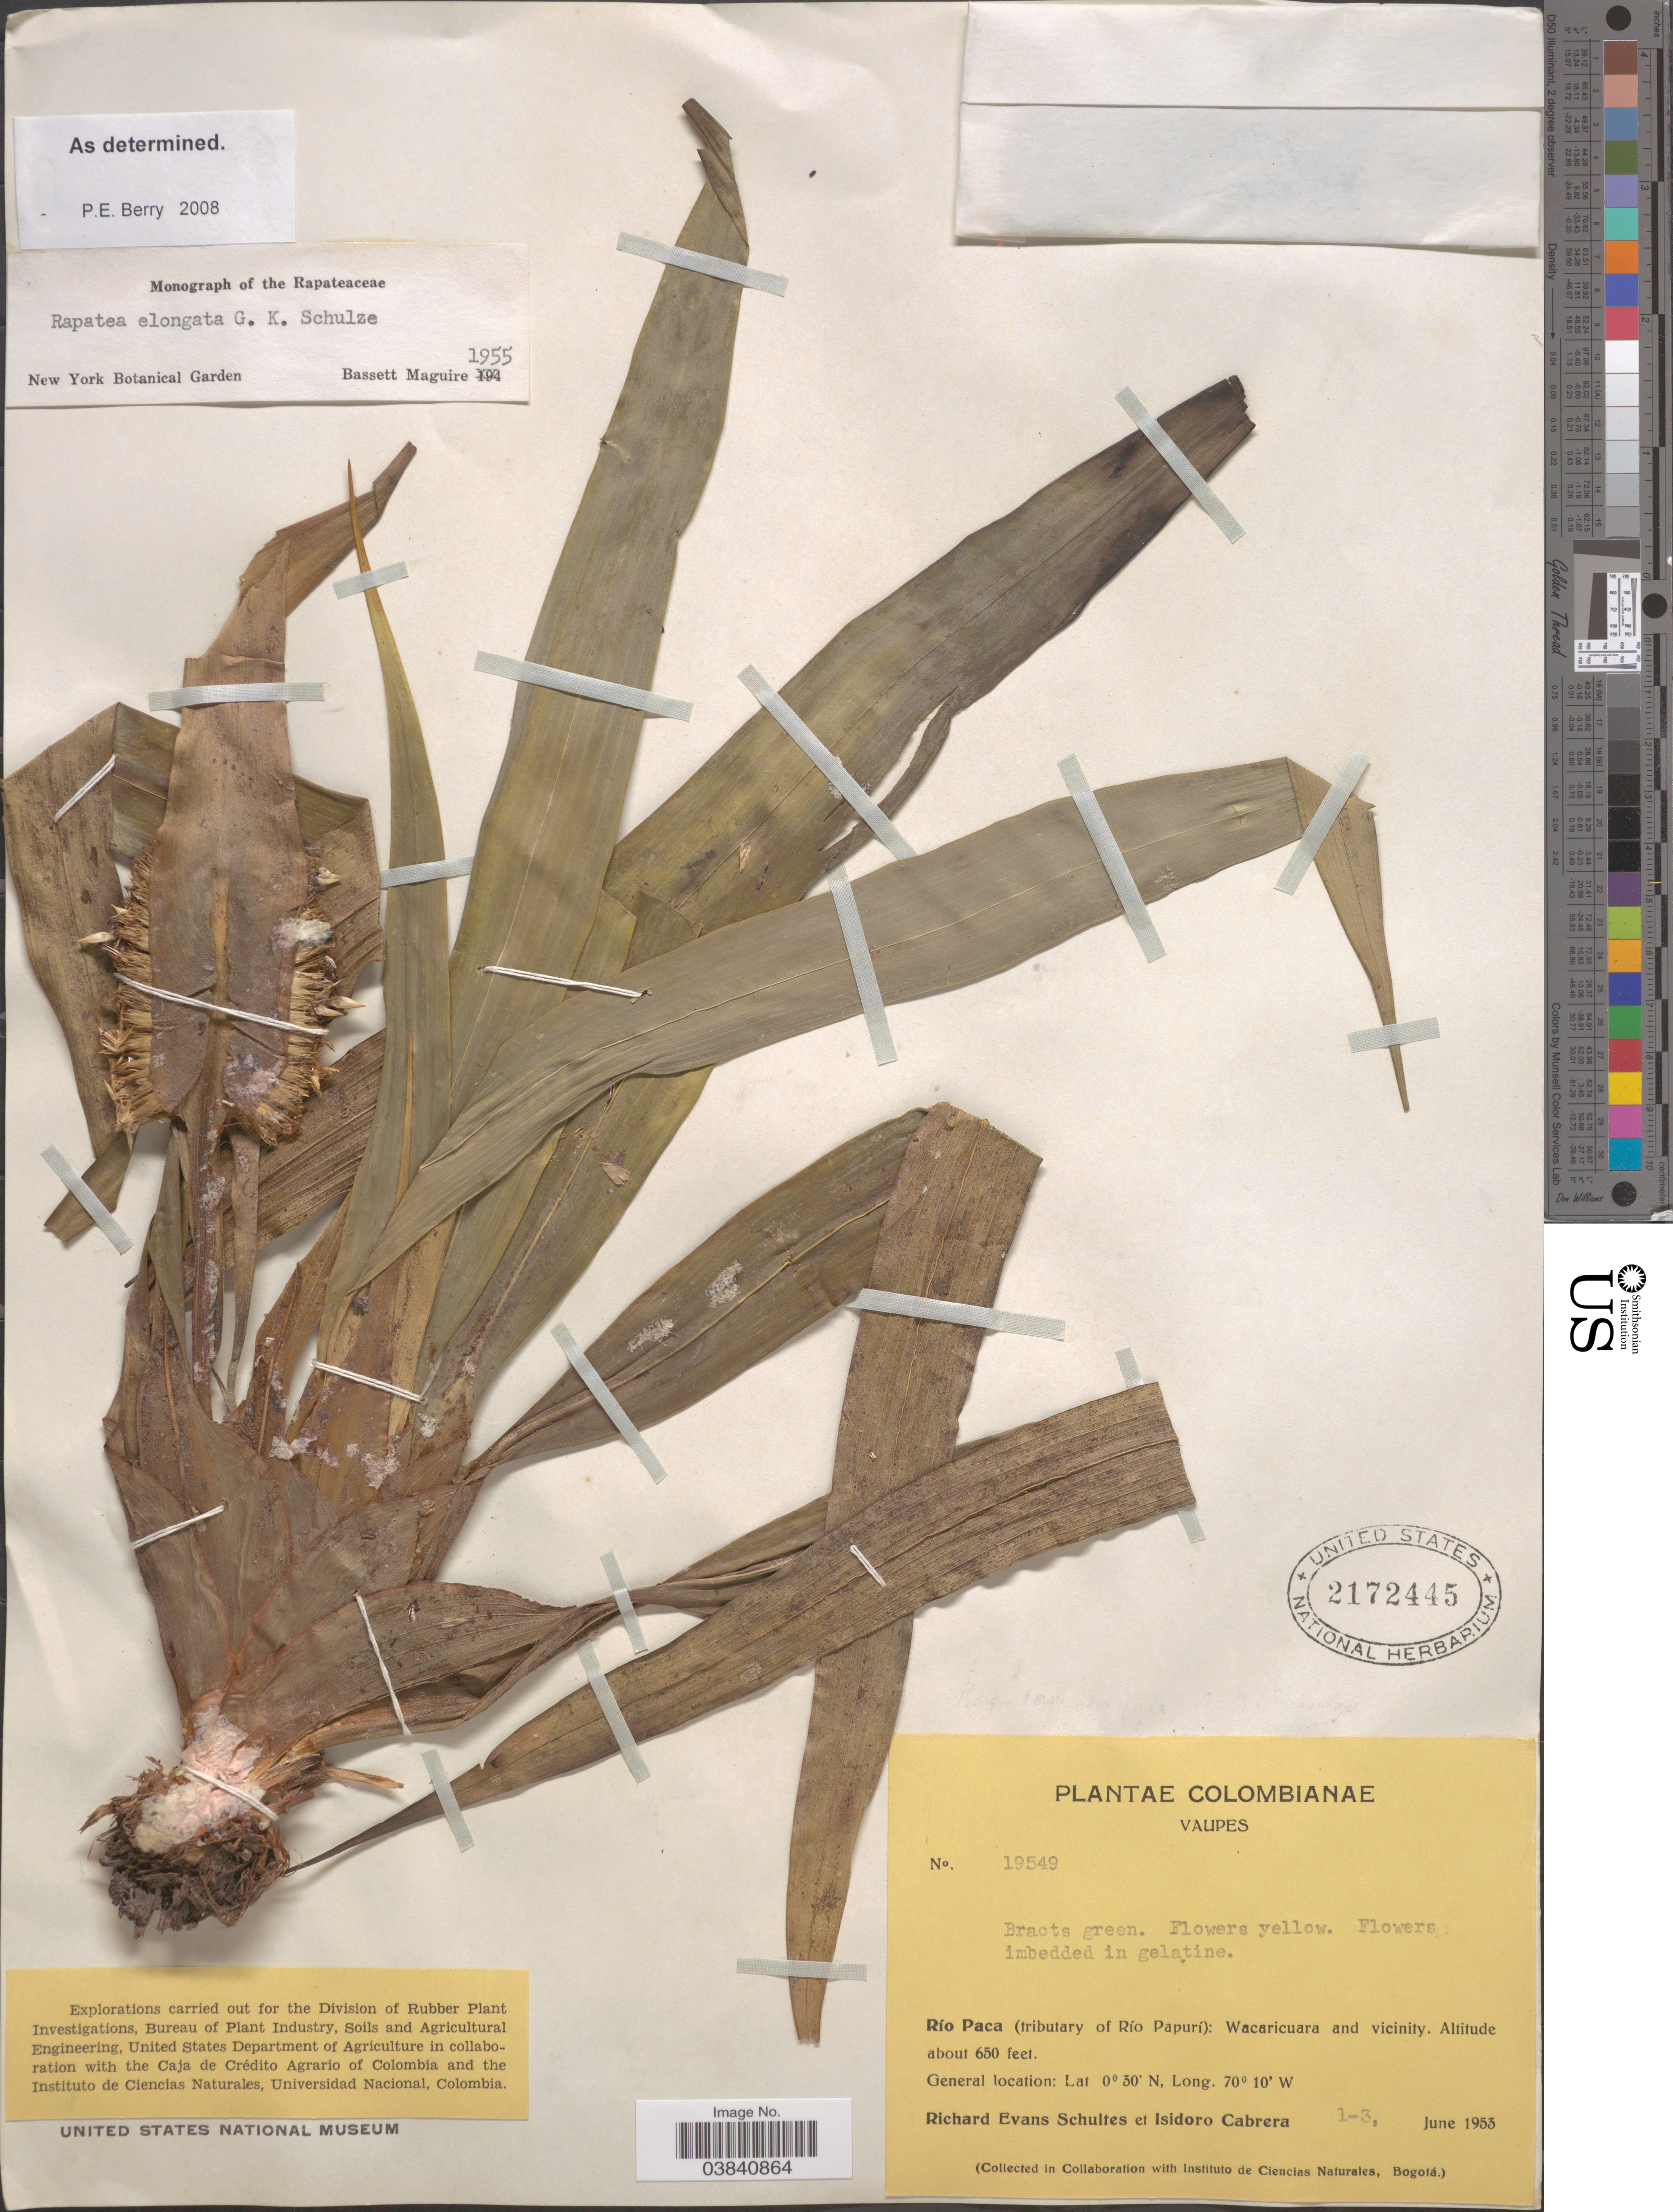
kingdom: Plantae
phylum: Tracheophyta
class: Liliopsida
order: Poales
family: Rapateaceae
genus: Rapatea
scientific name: Rapatea elongata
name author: G. Schulze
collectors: R. E. Schultes & I. Cabrera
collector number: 19549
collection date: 1953-06-01/1953-06-03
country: Colombia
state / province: Vaupés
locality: Río Paca (tributary of Río Papurí): Wacaricuara and vicinity.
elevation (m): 198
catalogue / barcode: US 2172445